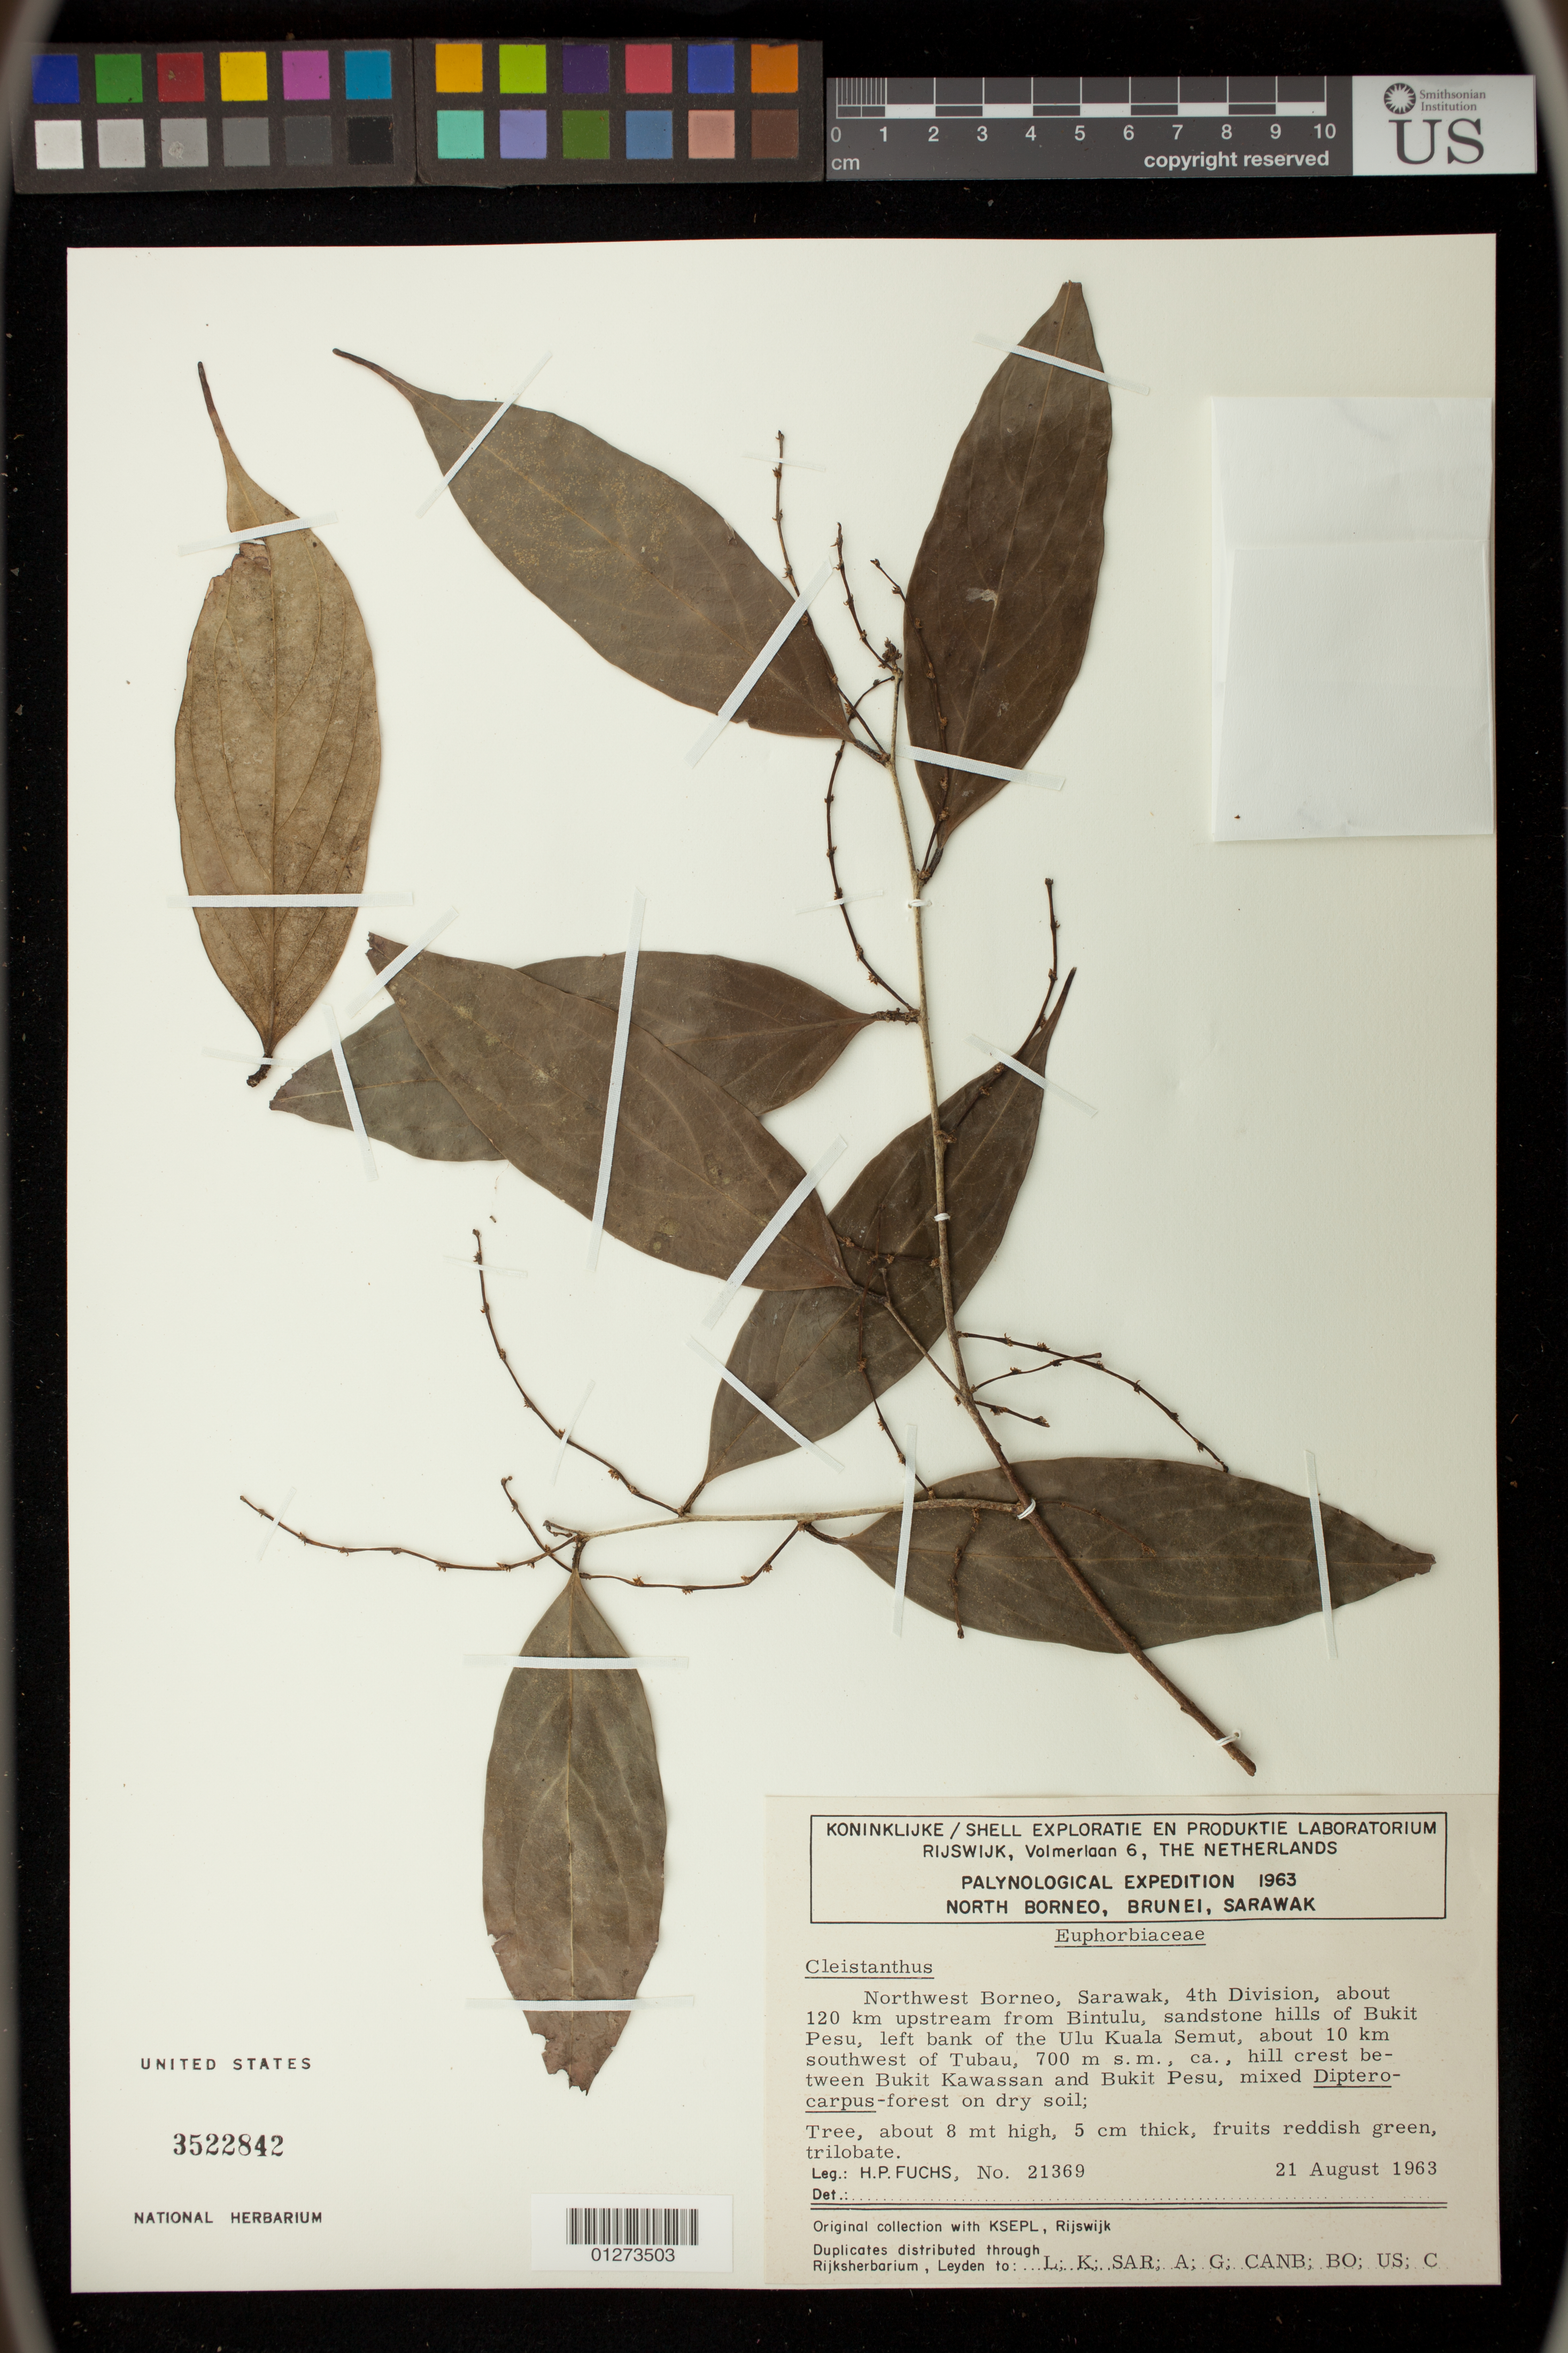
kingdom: Plantae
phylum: Tracheophyta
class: Magnoliopsida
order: Malpighiales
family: Phyllanthaceae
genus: Cleistanthus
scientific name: Cleistanthus sp.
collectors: H. P. Fuchs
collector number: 21369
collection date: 1963-08-21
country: Malaysia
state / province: Sarawak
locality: Northwest Borneo, Sarawak 4th division, about 120km upstream from Bintulu, sandstone hills of Bukit Pesu, left bank of the Ulu Kuala Semut, about 10 km southwest of Tubau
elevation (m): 700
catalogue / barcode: US 3522842